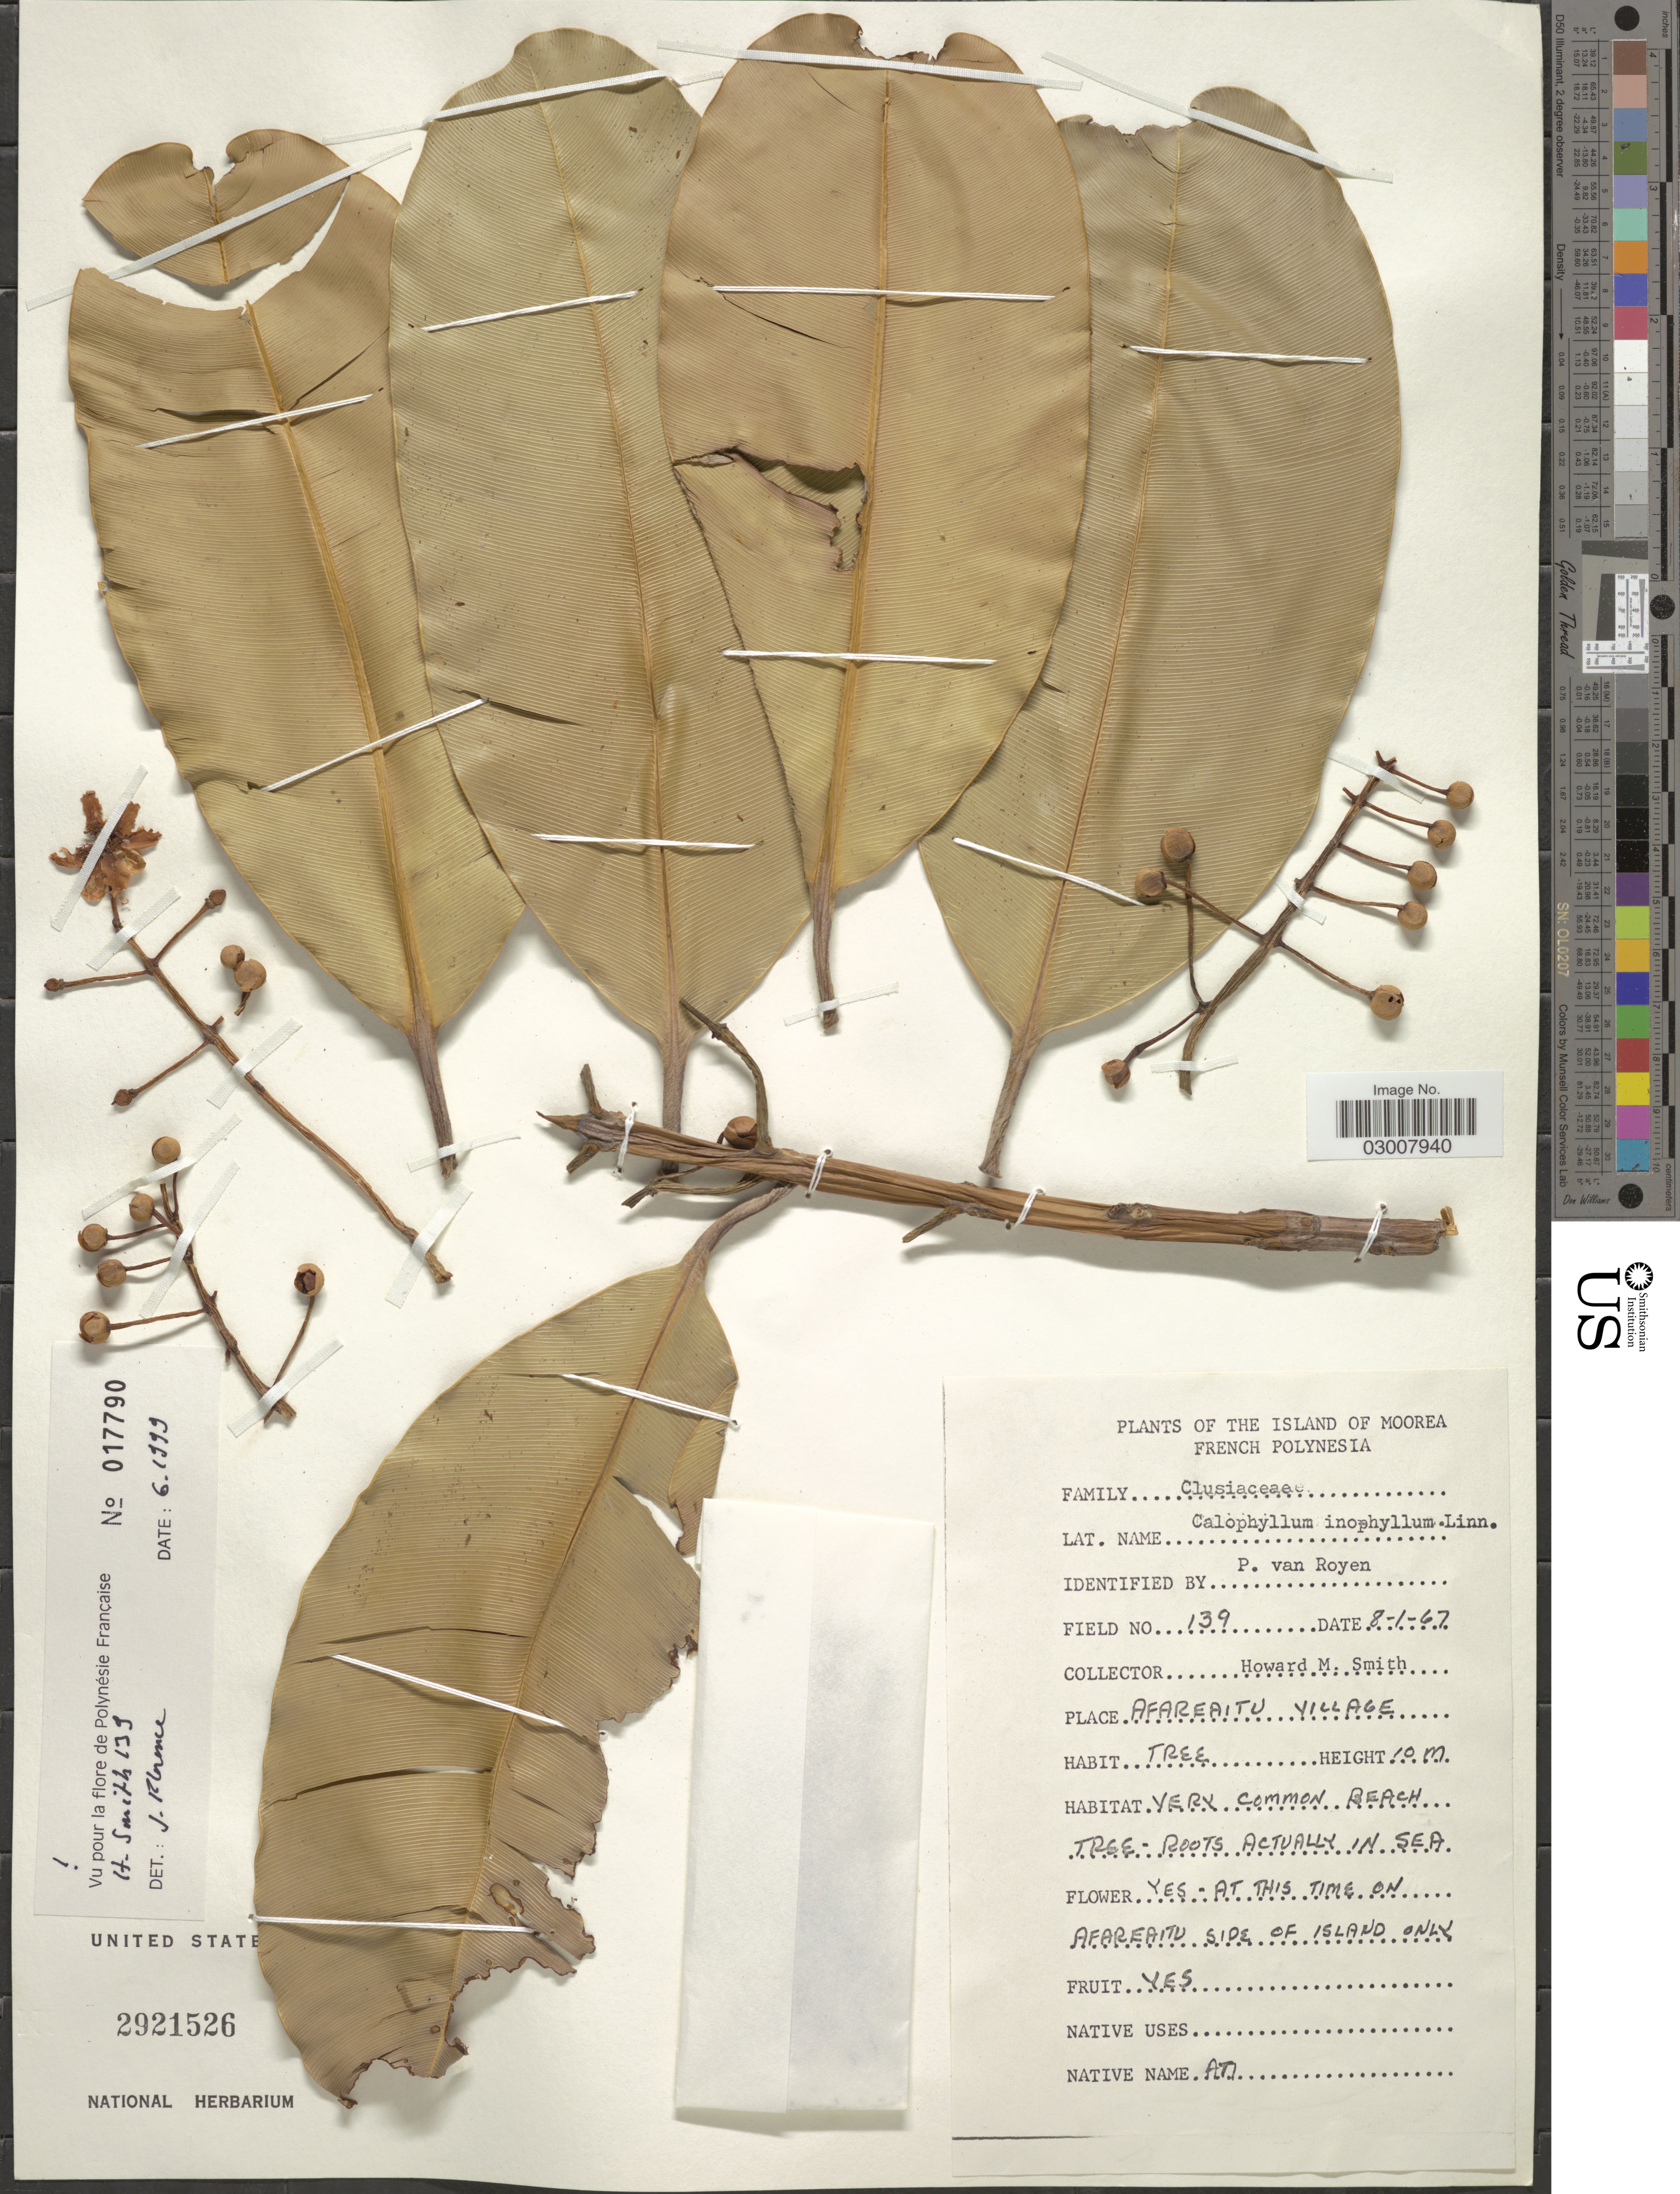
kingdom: Plantae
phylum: Tracheophyta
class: Magnoliopsida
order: Malpighiales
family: Calophyllaceae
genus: Calophyllum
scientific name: Calophyllum inophyllum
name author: L.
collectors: H. M. Smith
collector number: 139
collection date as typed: Transcribed d/m/y: 8/1/67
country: French Polynesia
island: Moorea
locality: The island of Moorea.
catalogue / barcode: US 2921526